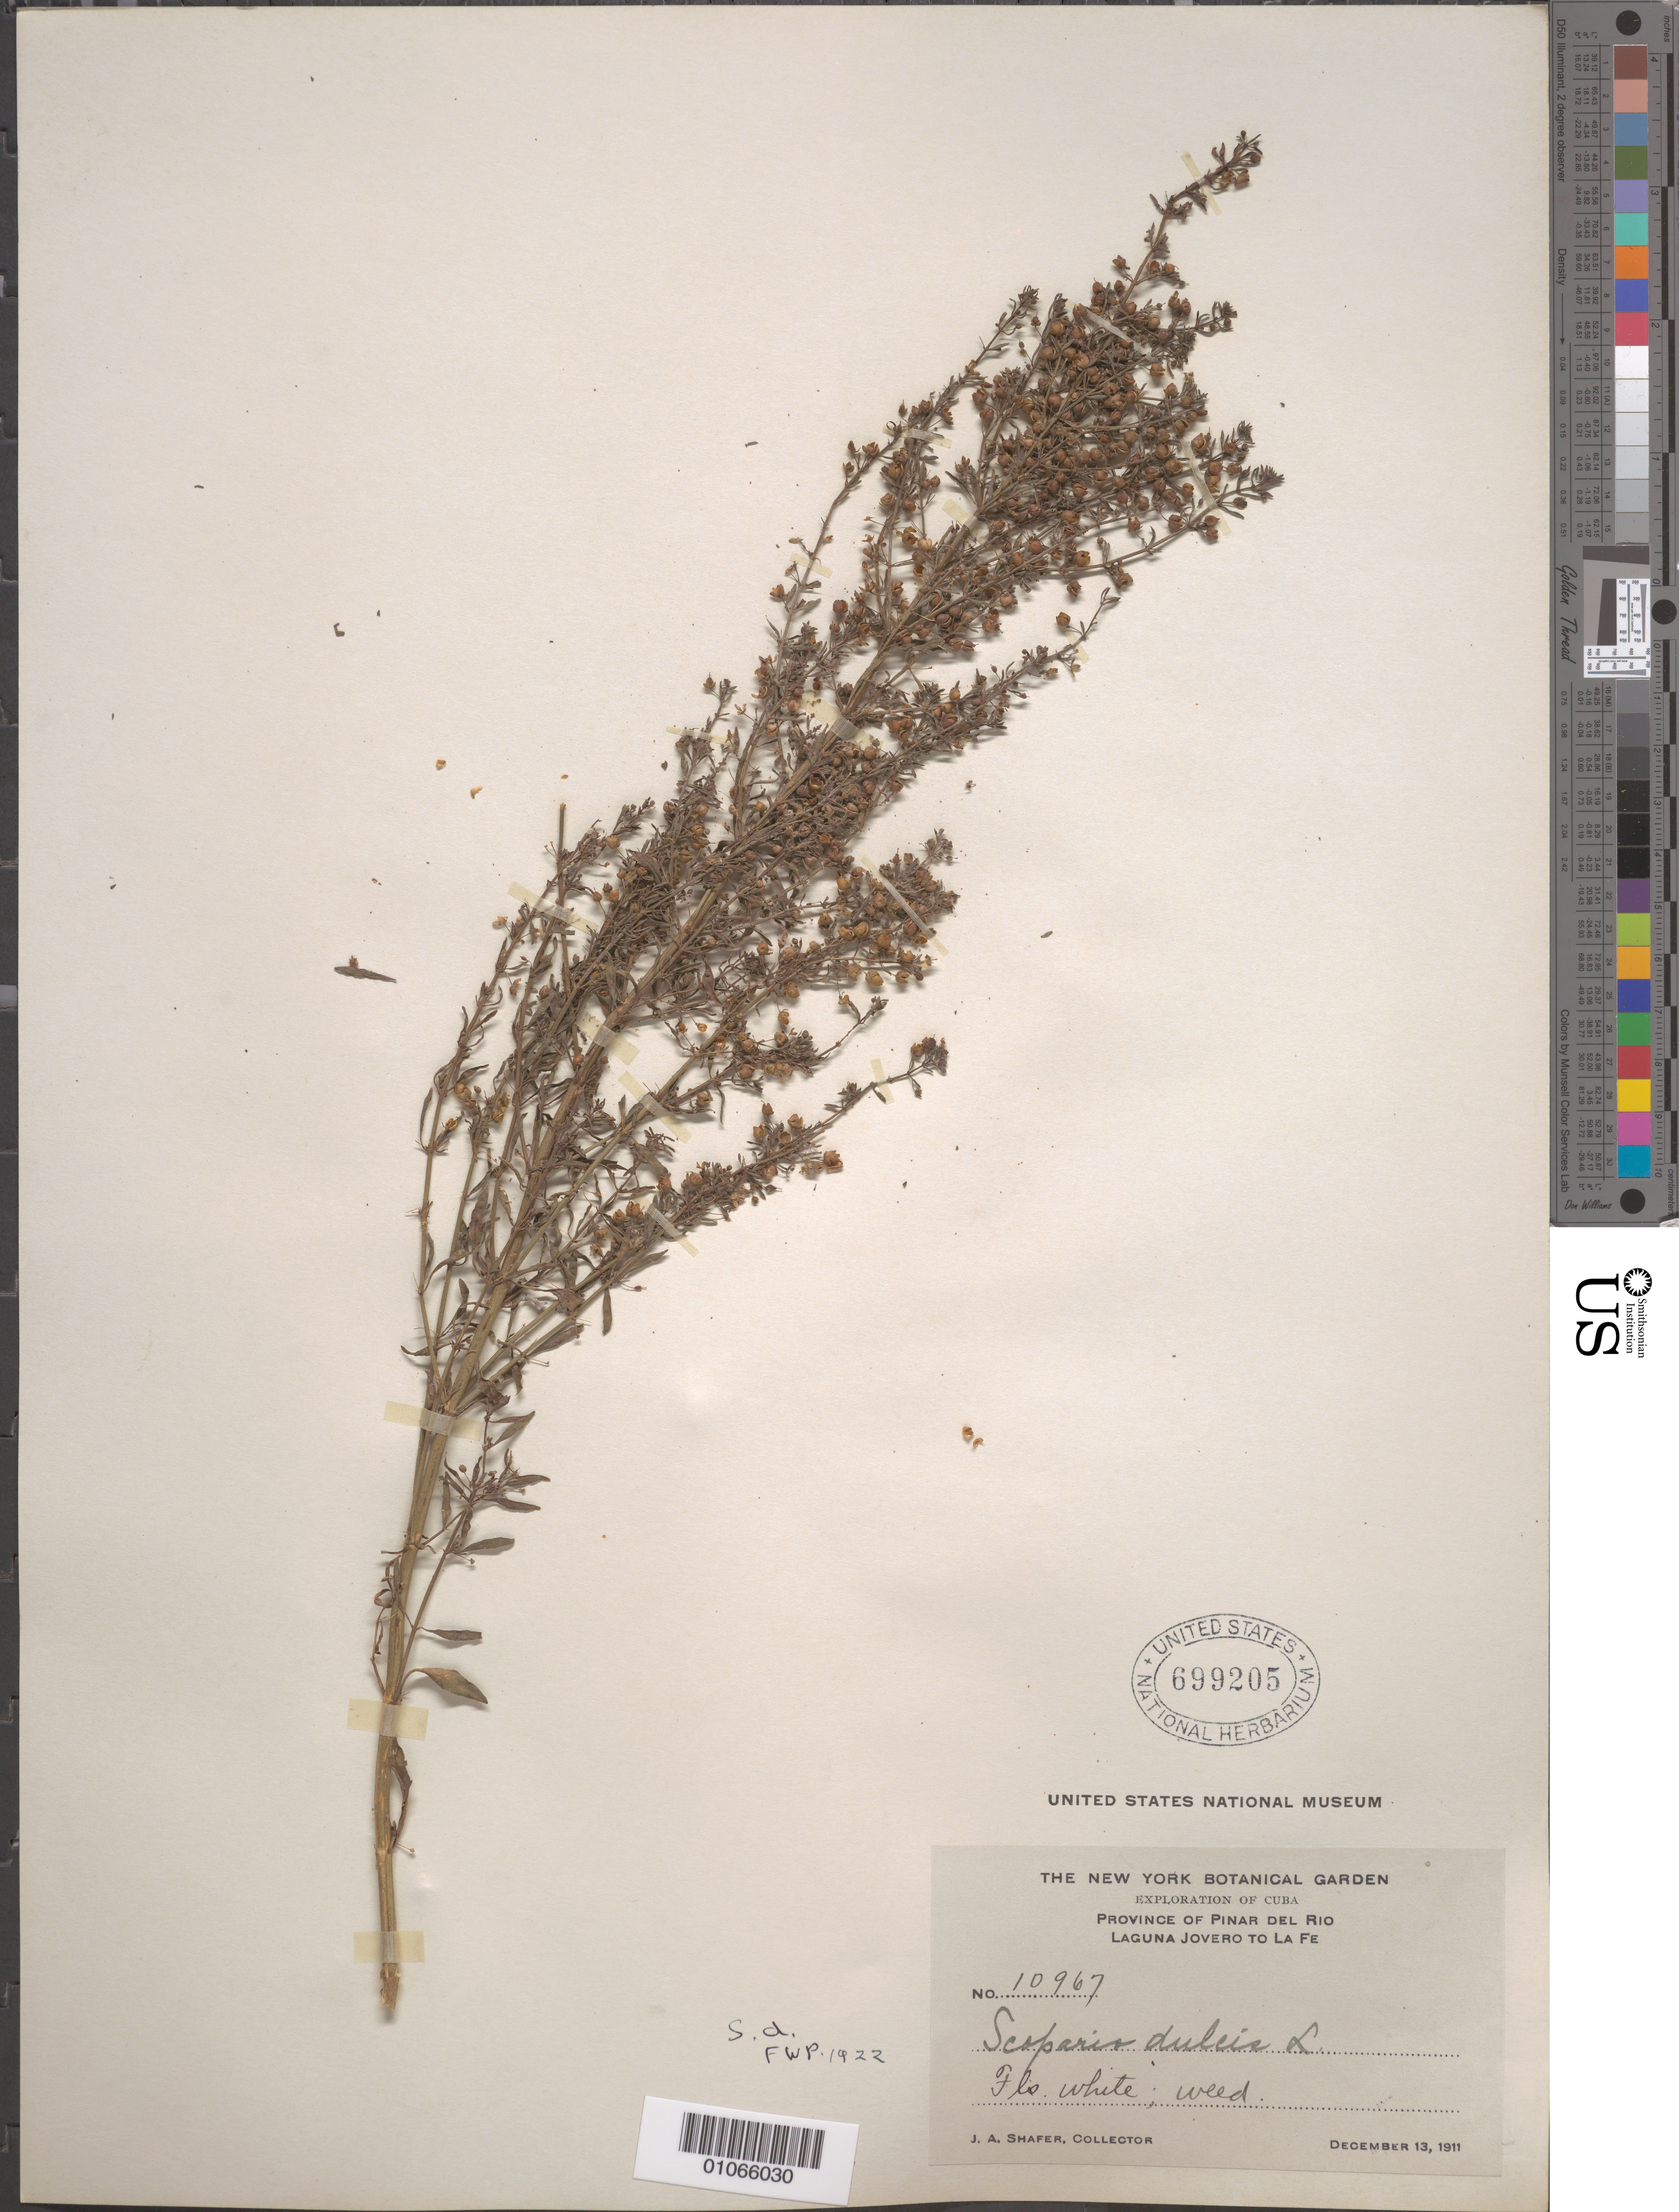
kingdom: Plantae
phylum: Tracheophyta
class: Magnoliopsida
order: Lamiales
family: Plantaginaceae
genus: Scoparia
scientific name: Scoparia dulcis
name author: L.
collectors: J. A. Shafer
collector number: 10967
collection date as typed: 13 Dec 1911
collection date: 1911-12-13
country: Cuba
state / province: Pinar del Rio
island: Cuba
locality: Laguna Jover to La Fe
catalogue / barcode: US 699205